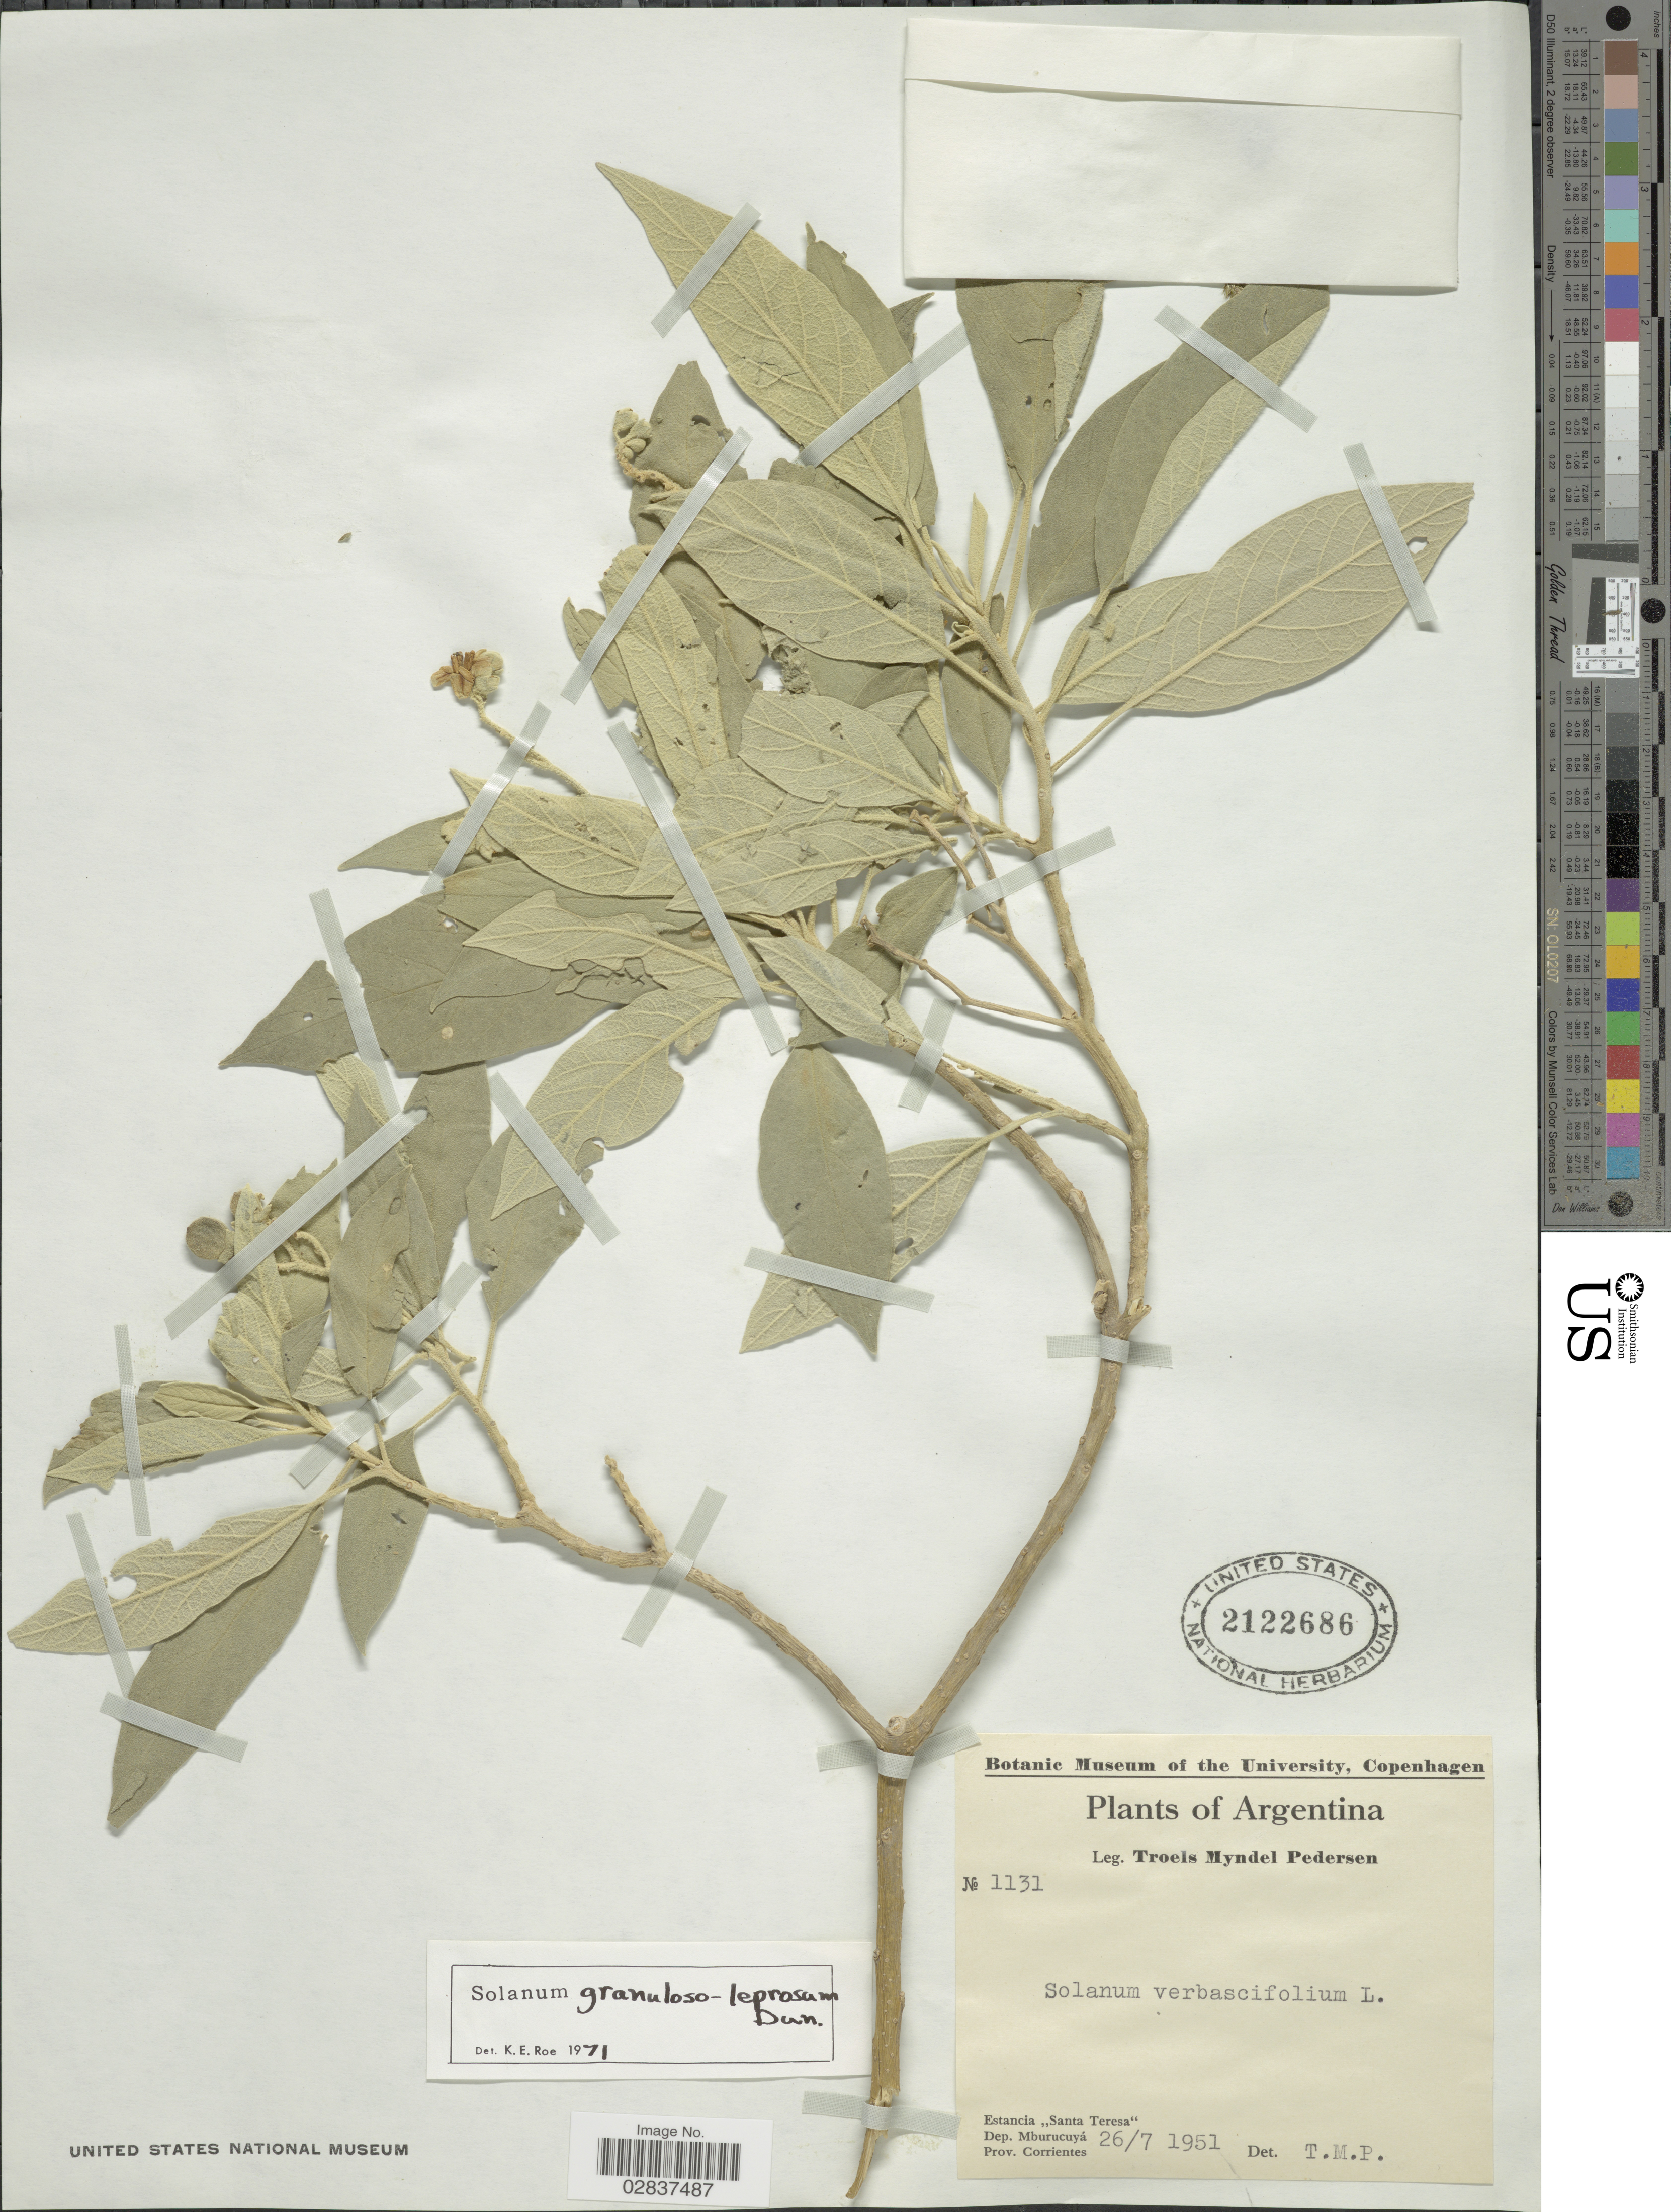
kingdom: Plantae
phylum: Tracheophyta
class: Magnoliopsida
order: Solanales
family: Solanaceae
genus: Solanum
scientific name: Solanum granuloso-leprosum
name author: Dunal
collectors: T. Pederson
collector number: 1131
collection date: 1951-07-26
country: Argentina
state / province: Corrientes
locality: Estancia "Santa Teresa", Dep. Mburucuyá.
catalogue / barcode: US 2122686